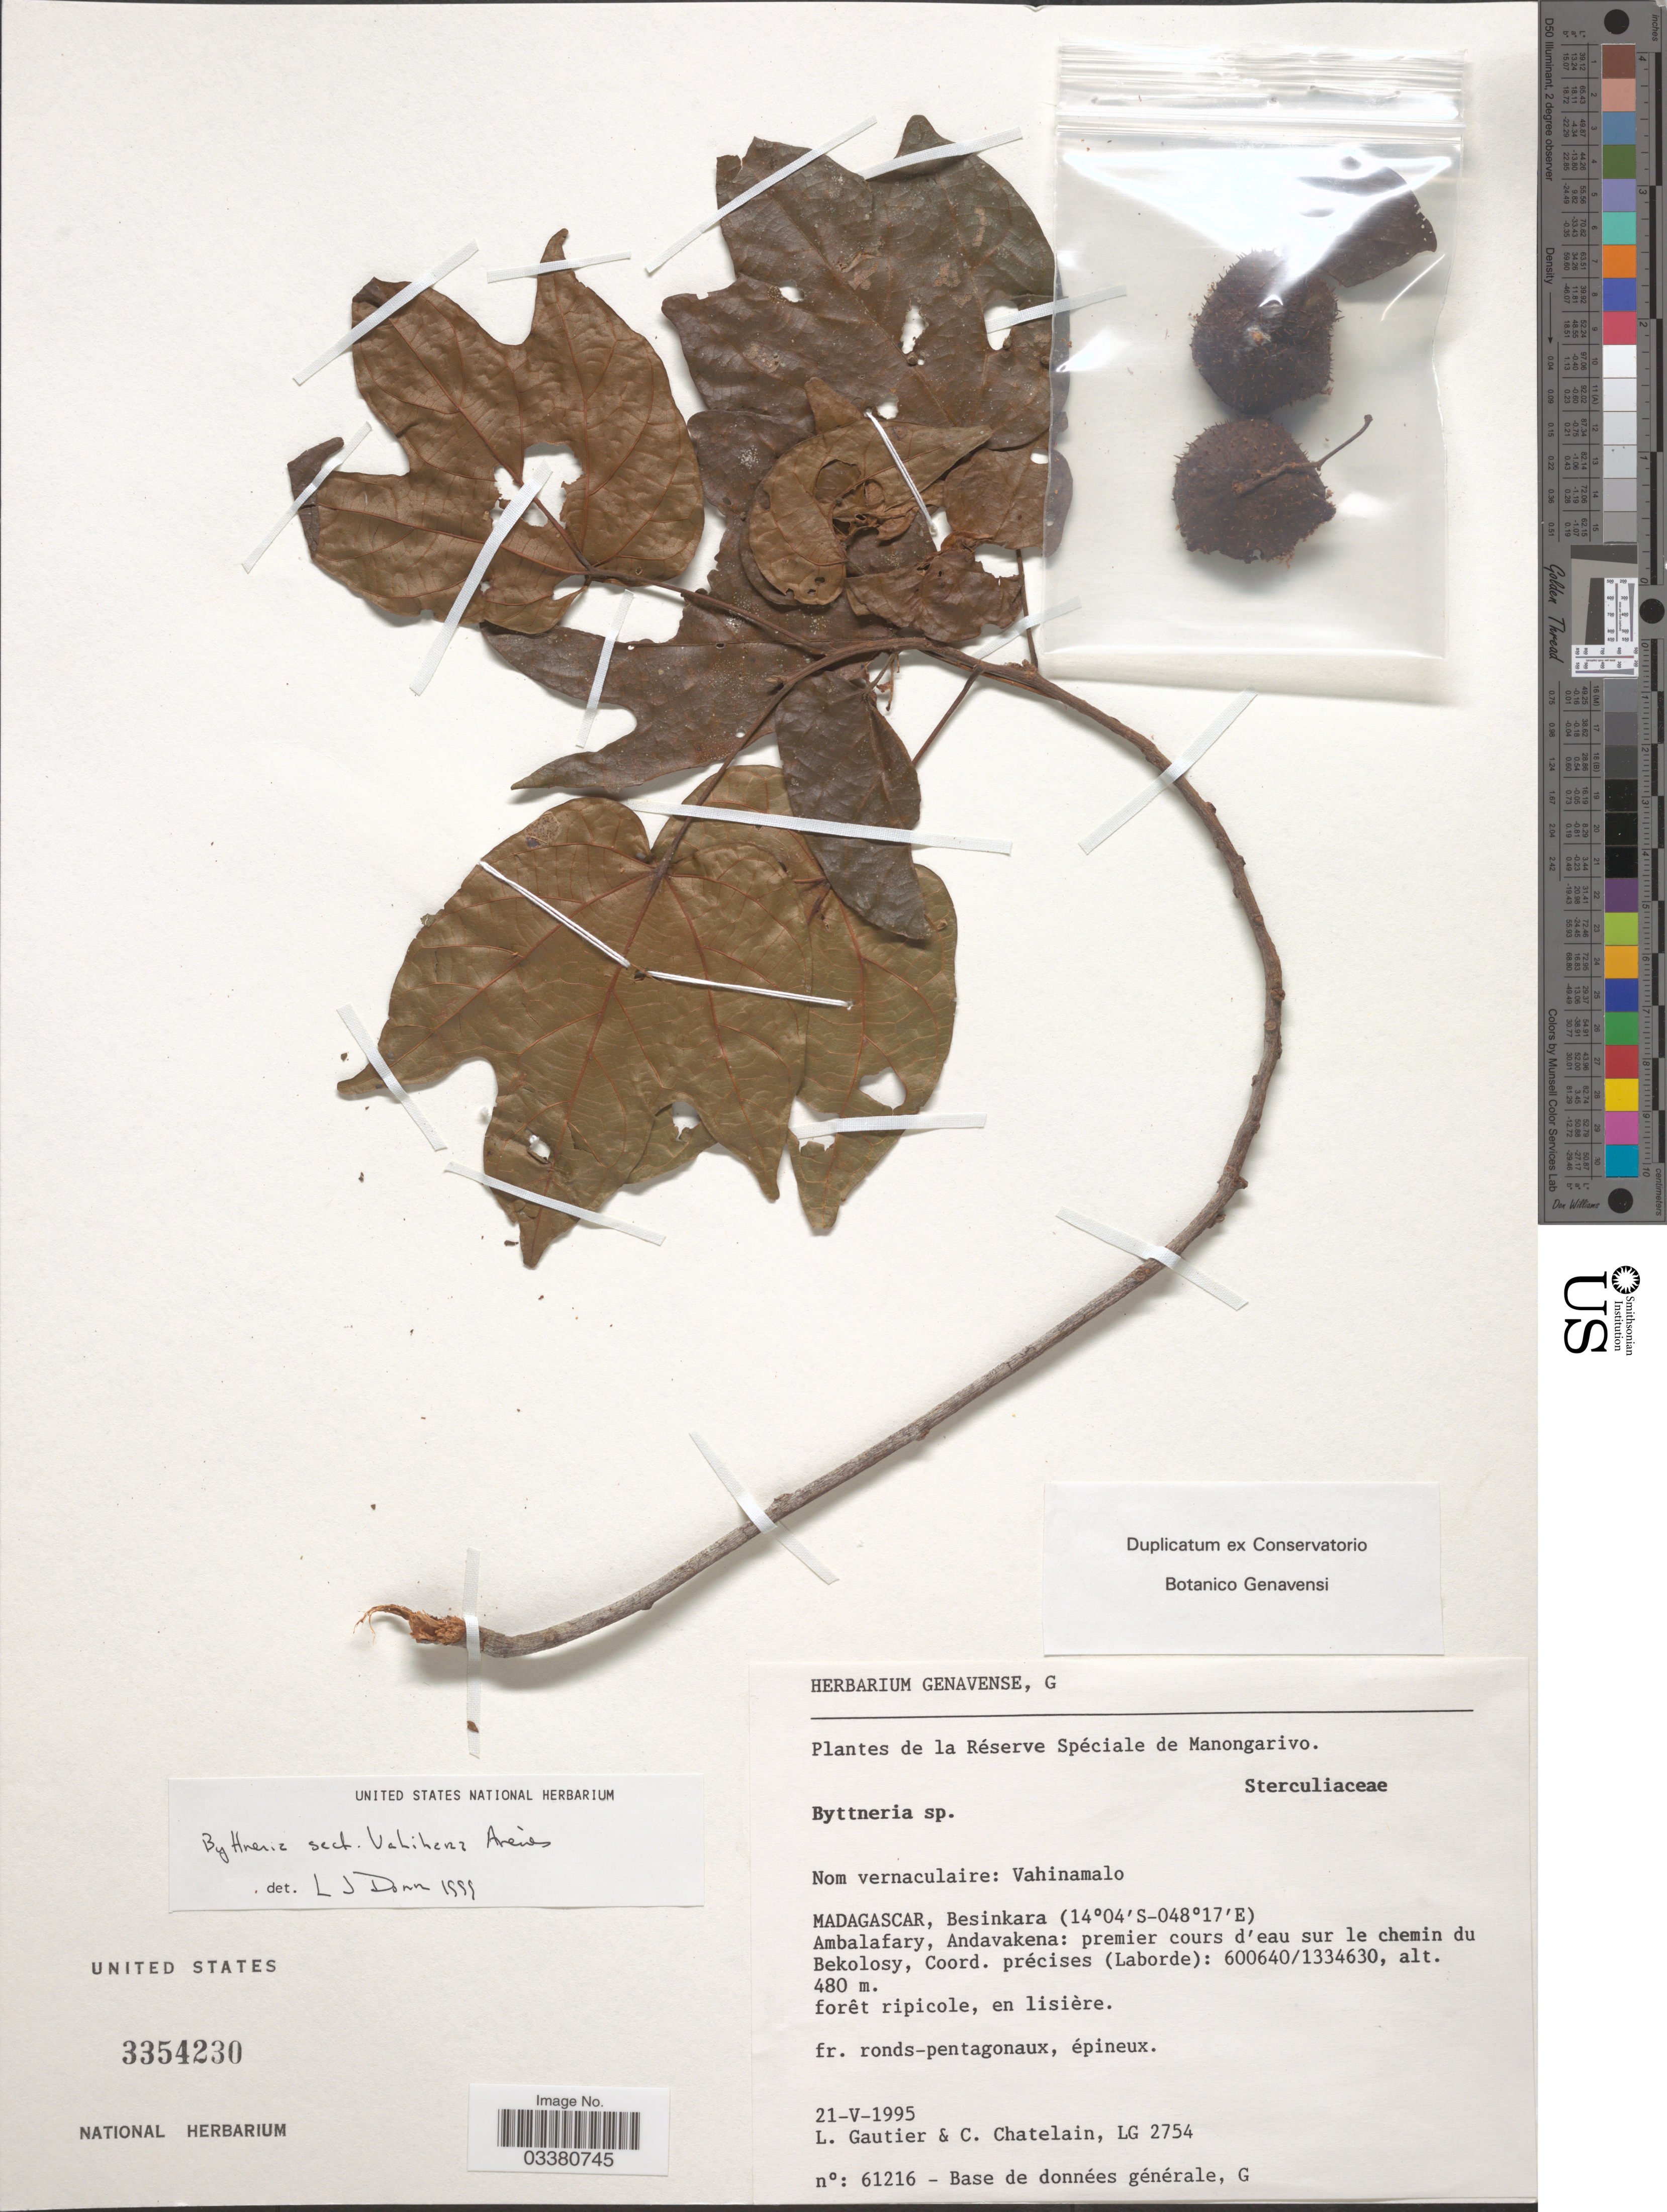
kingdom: Plantae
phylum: Tracheophyta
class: Magnoliopsida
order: Malvales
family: Malvaceae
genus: Byttneria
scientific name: Byttneria sp.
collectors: L. Gautier & C. Chatelain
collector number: LG 2754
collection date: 1995-05-21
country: Madagascar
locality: De la Réserve Spéciale de Manongarivo. Besinkara, Ambalafary, Andavakena: premier cours d'eau sur le chemin du Bekolosy, Coord. précises (Laborde): 600640/1334630 [unsure placement].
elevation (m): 480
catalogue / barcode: US 3354230